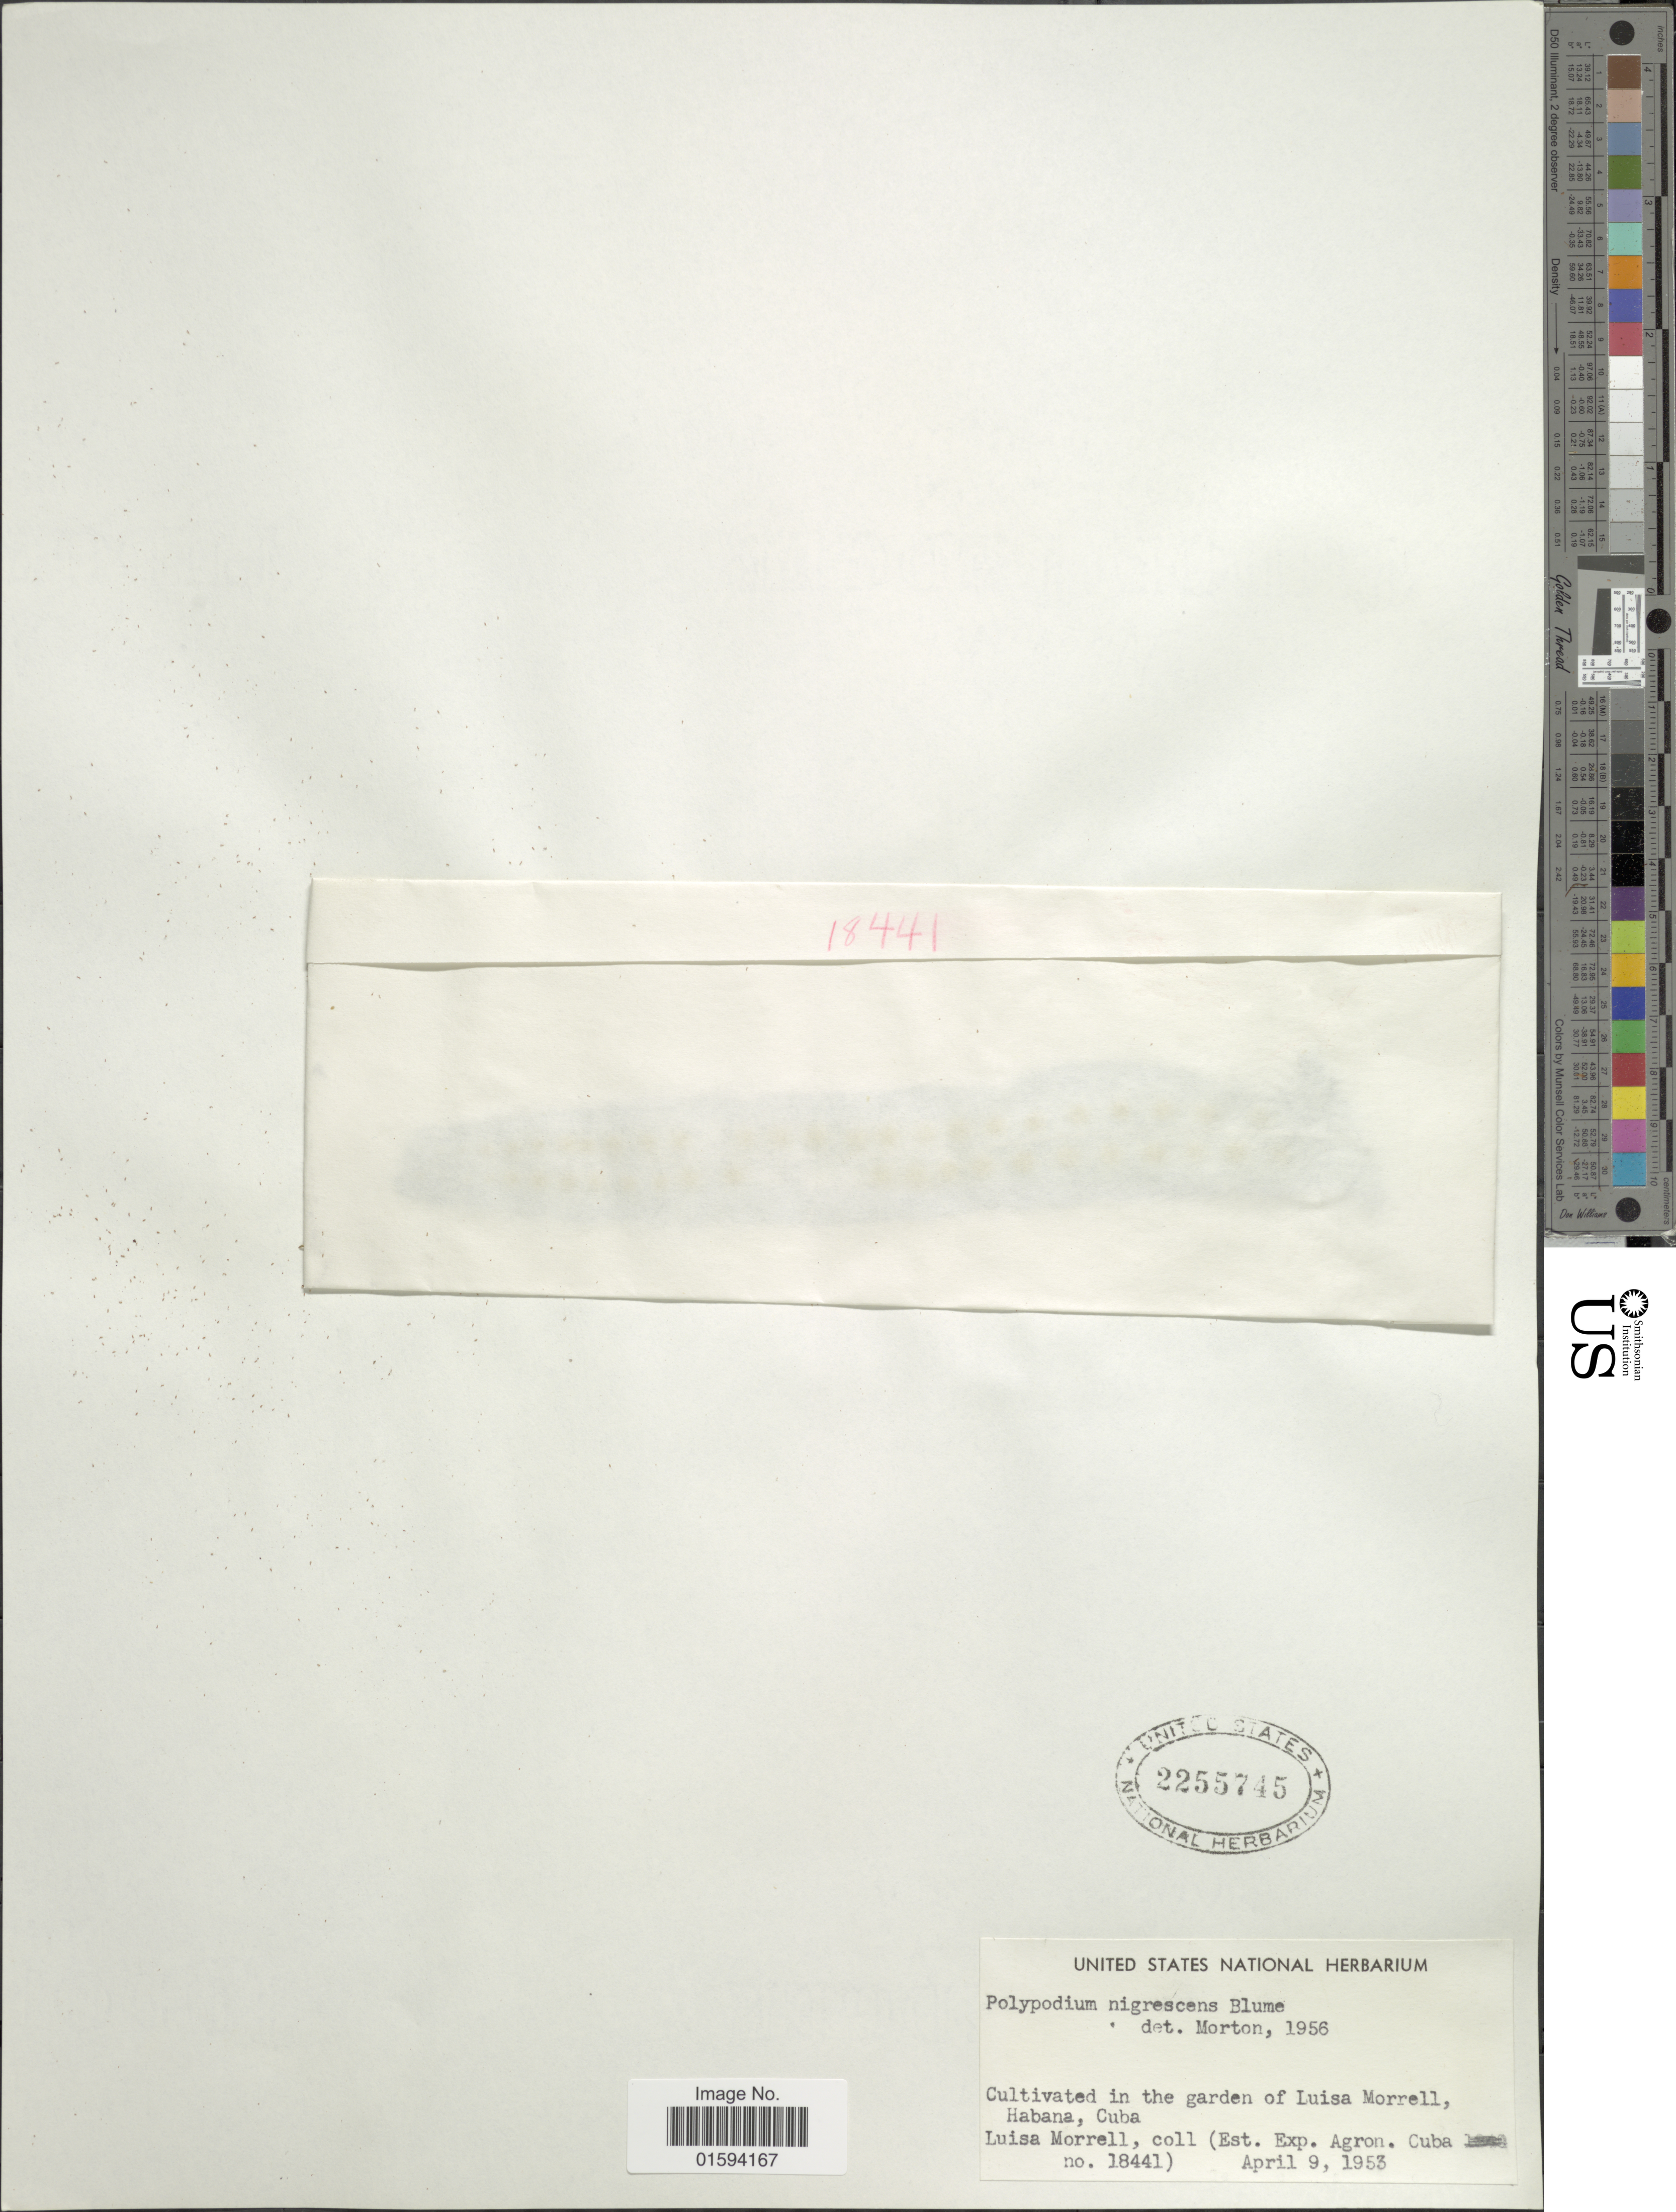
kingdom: Plantae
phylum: Tracheophyta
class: Polypodiopsida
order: Polypodiales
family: Polypodiaceae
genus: Polypodium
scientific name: Polypodium nigrescens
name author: Blume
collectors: Morrell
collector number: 18441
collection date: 1953-04-09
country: Cuba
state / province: La Habana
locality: In the Garden of Luisa Morrell, Habana, Cuba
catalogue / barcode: US 2255745